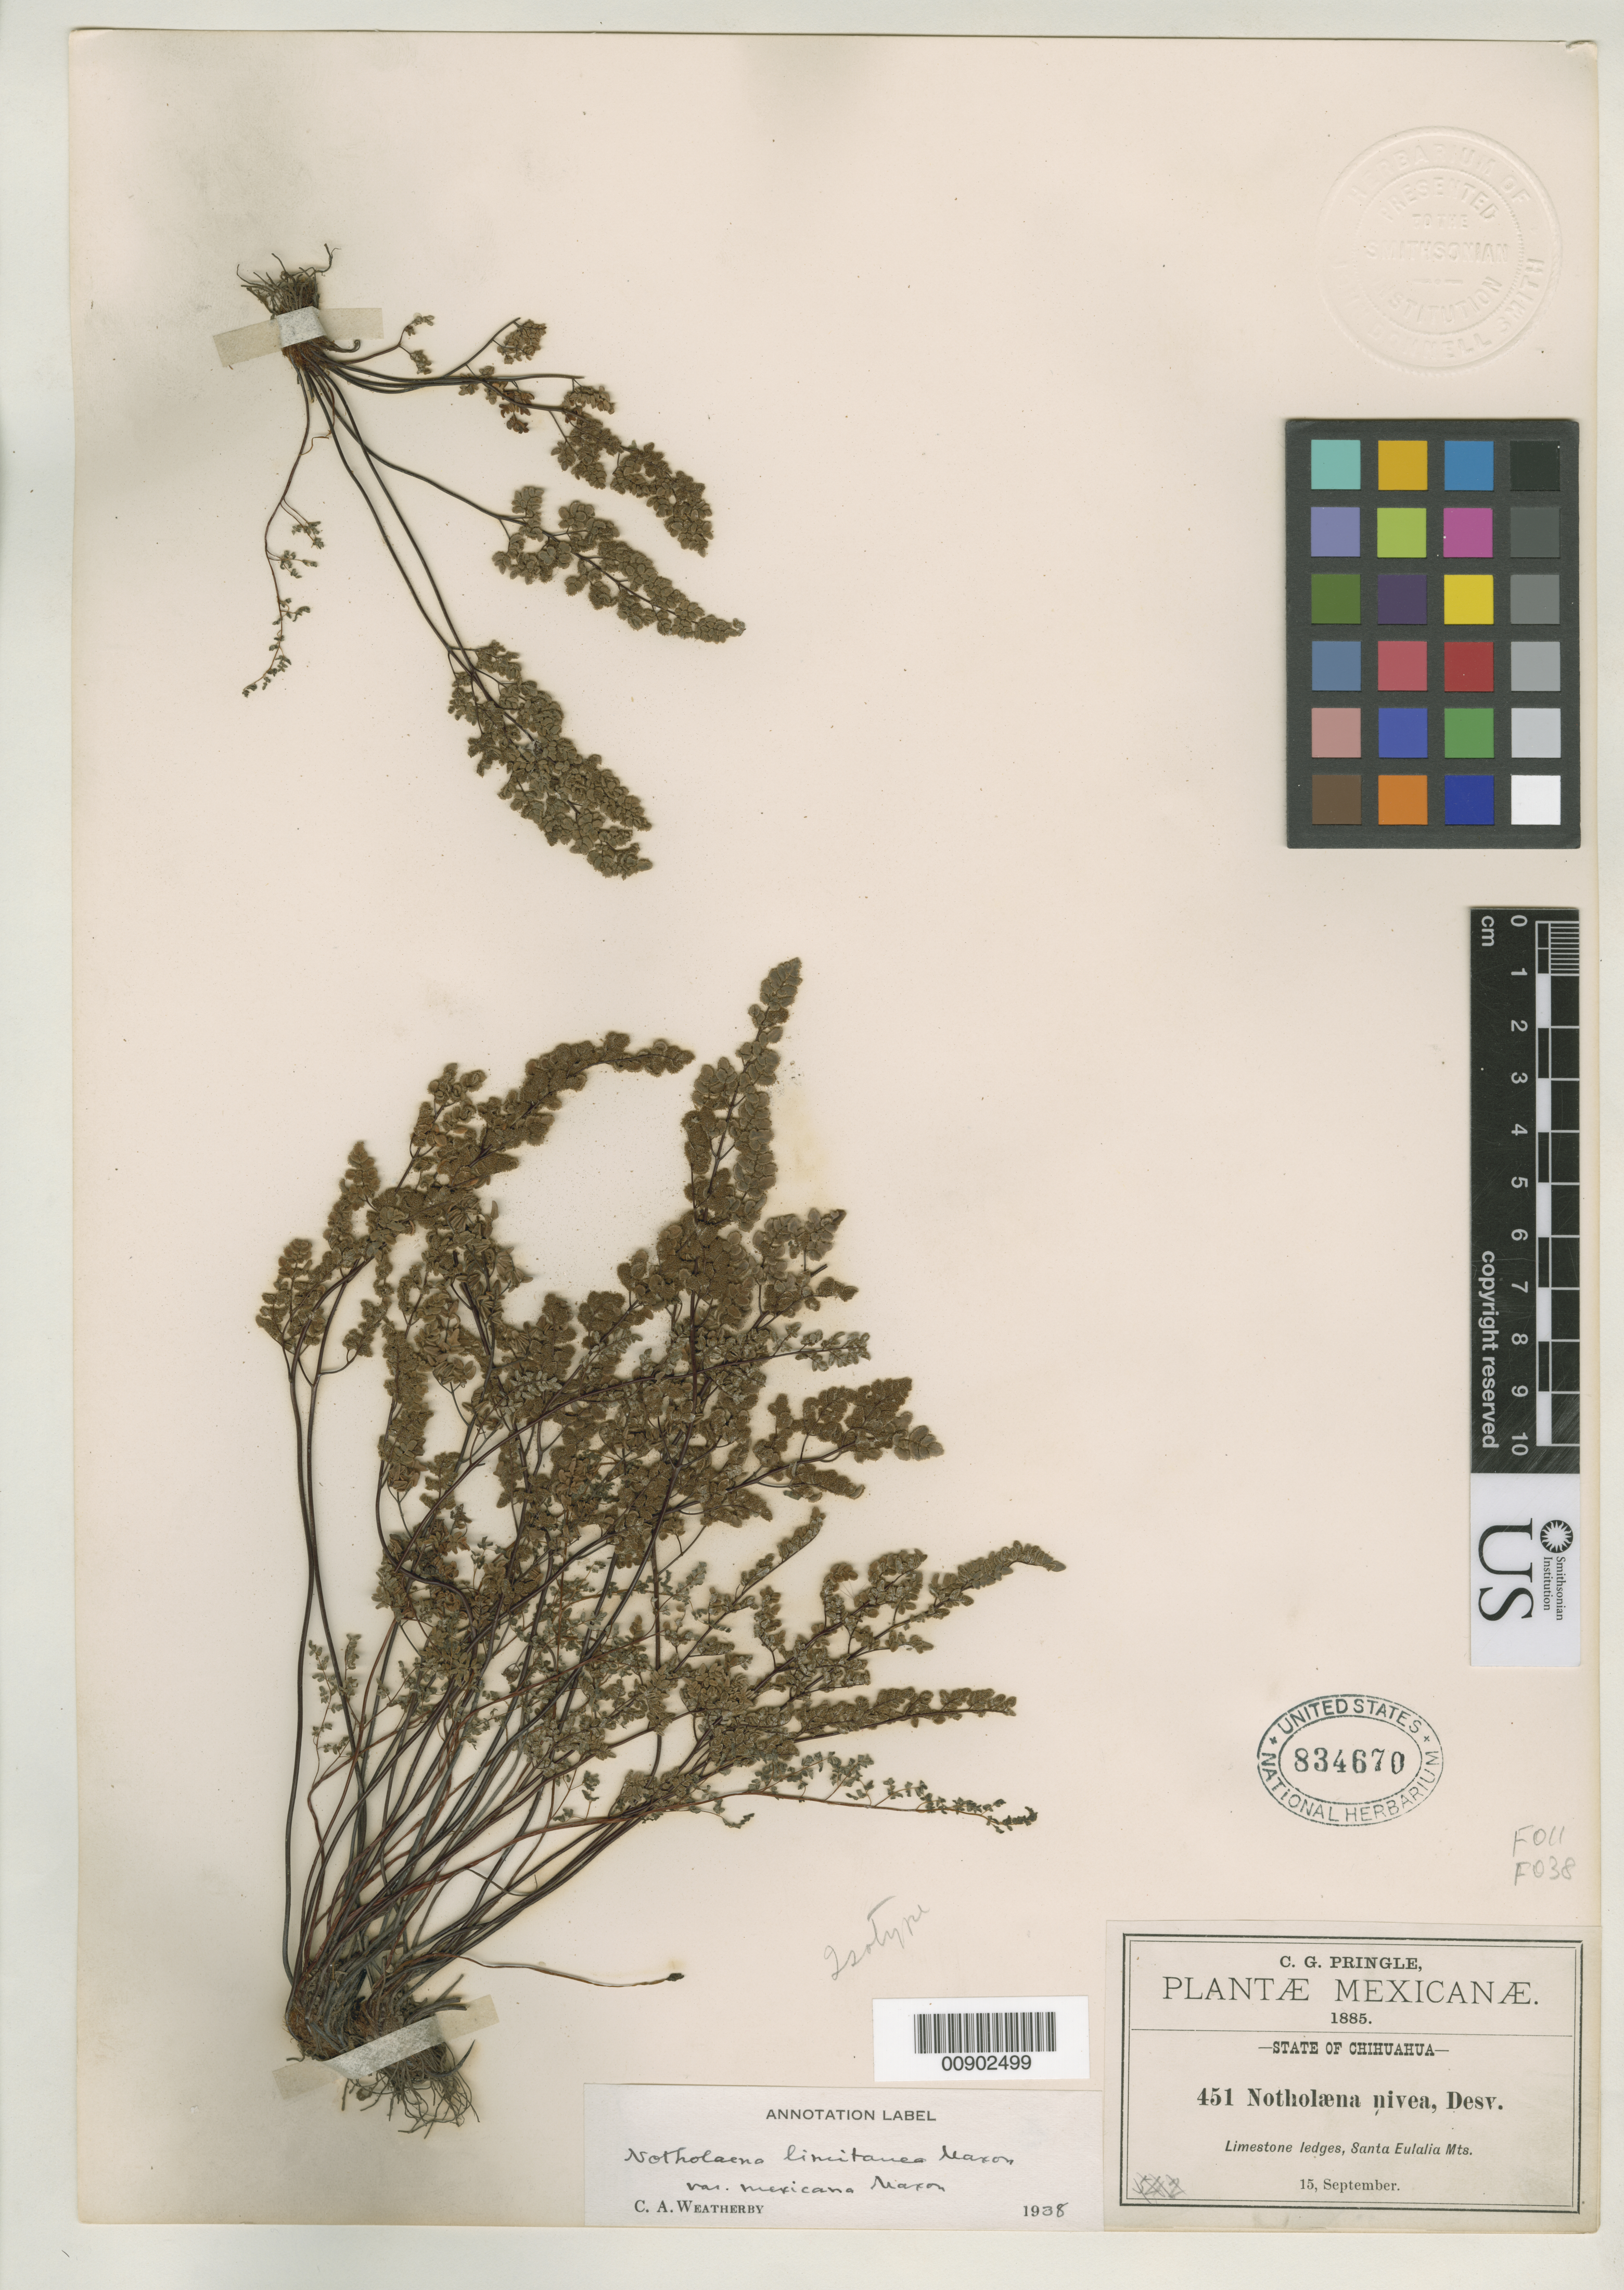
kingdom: Plantae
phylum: Tracheophyta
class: Polypodiopsida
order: Polypodiales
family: Pteridaceae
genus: Notholaena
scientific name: Notholaena limitanea subsp. mexicana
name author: Maxon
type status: Isotype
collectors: C. G. Pringle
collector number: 451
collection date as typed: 15 Sep 1885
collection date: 1885-09-15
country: Mexico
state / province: Chihuahua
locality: Limestone ledges, Santa Eulalia Mountains.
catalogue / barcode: US 834670